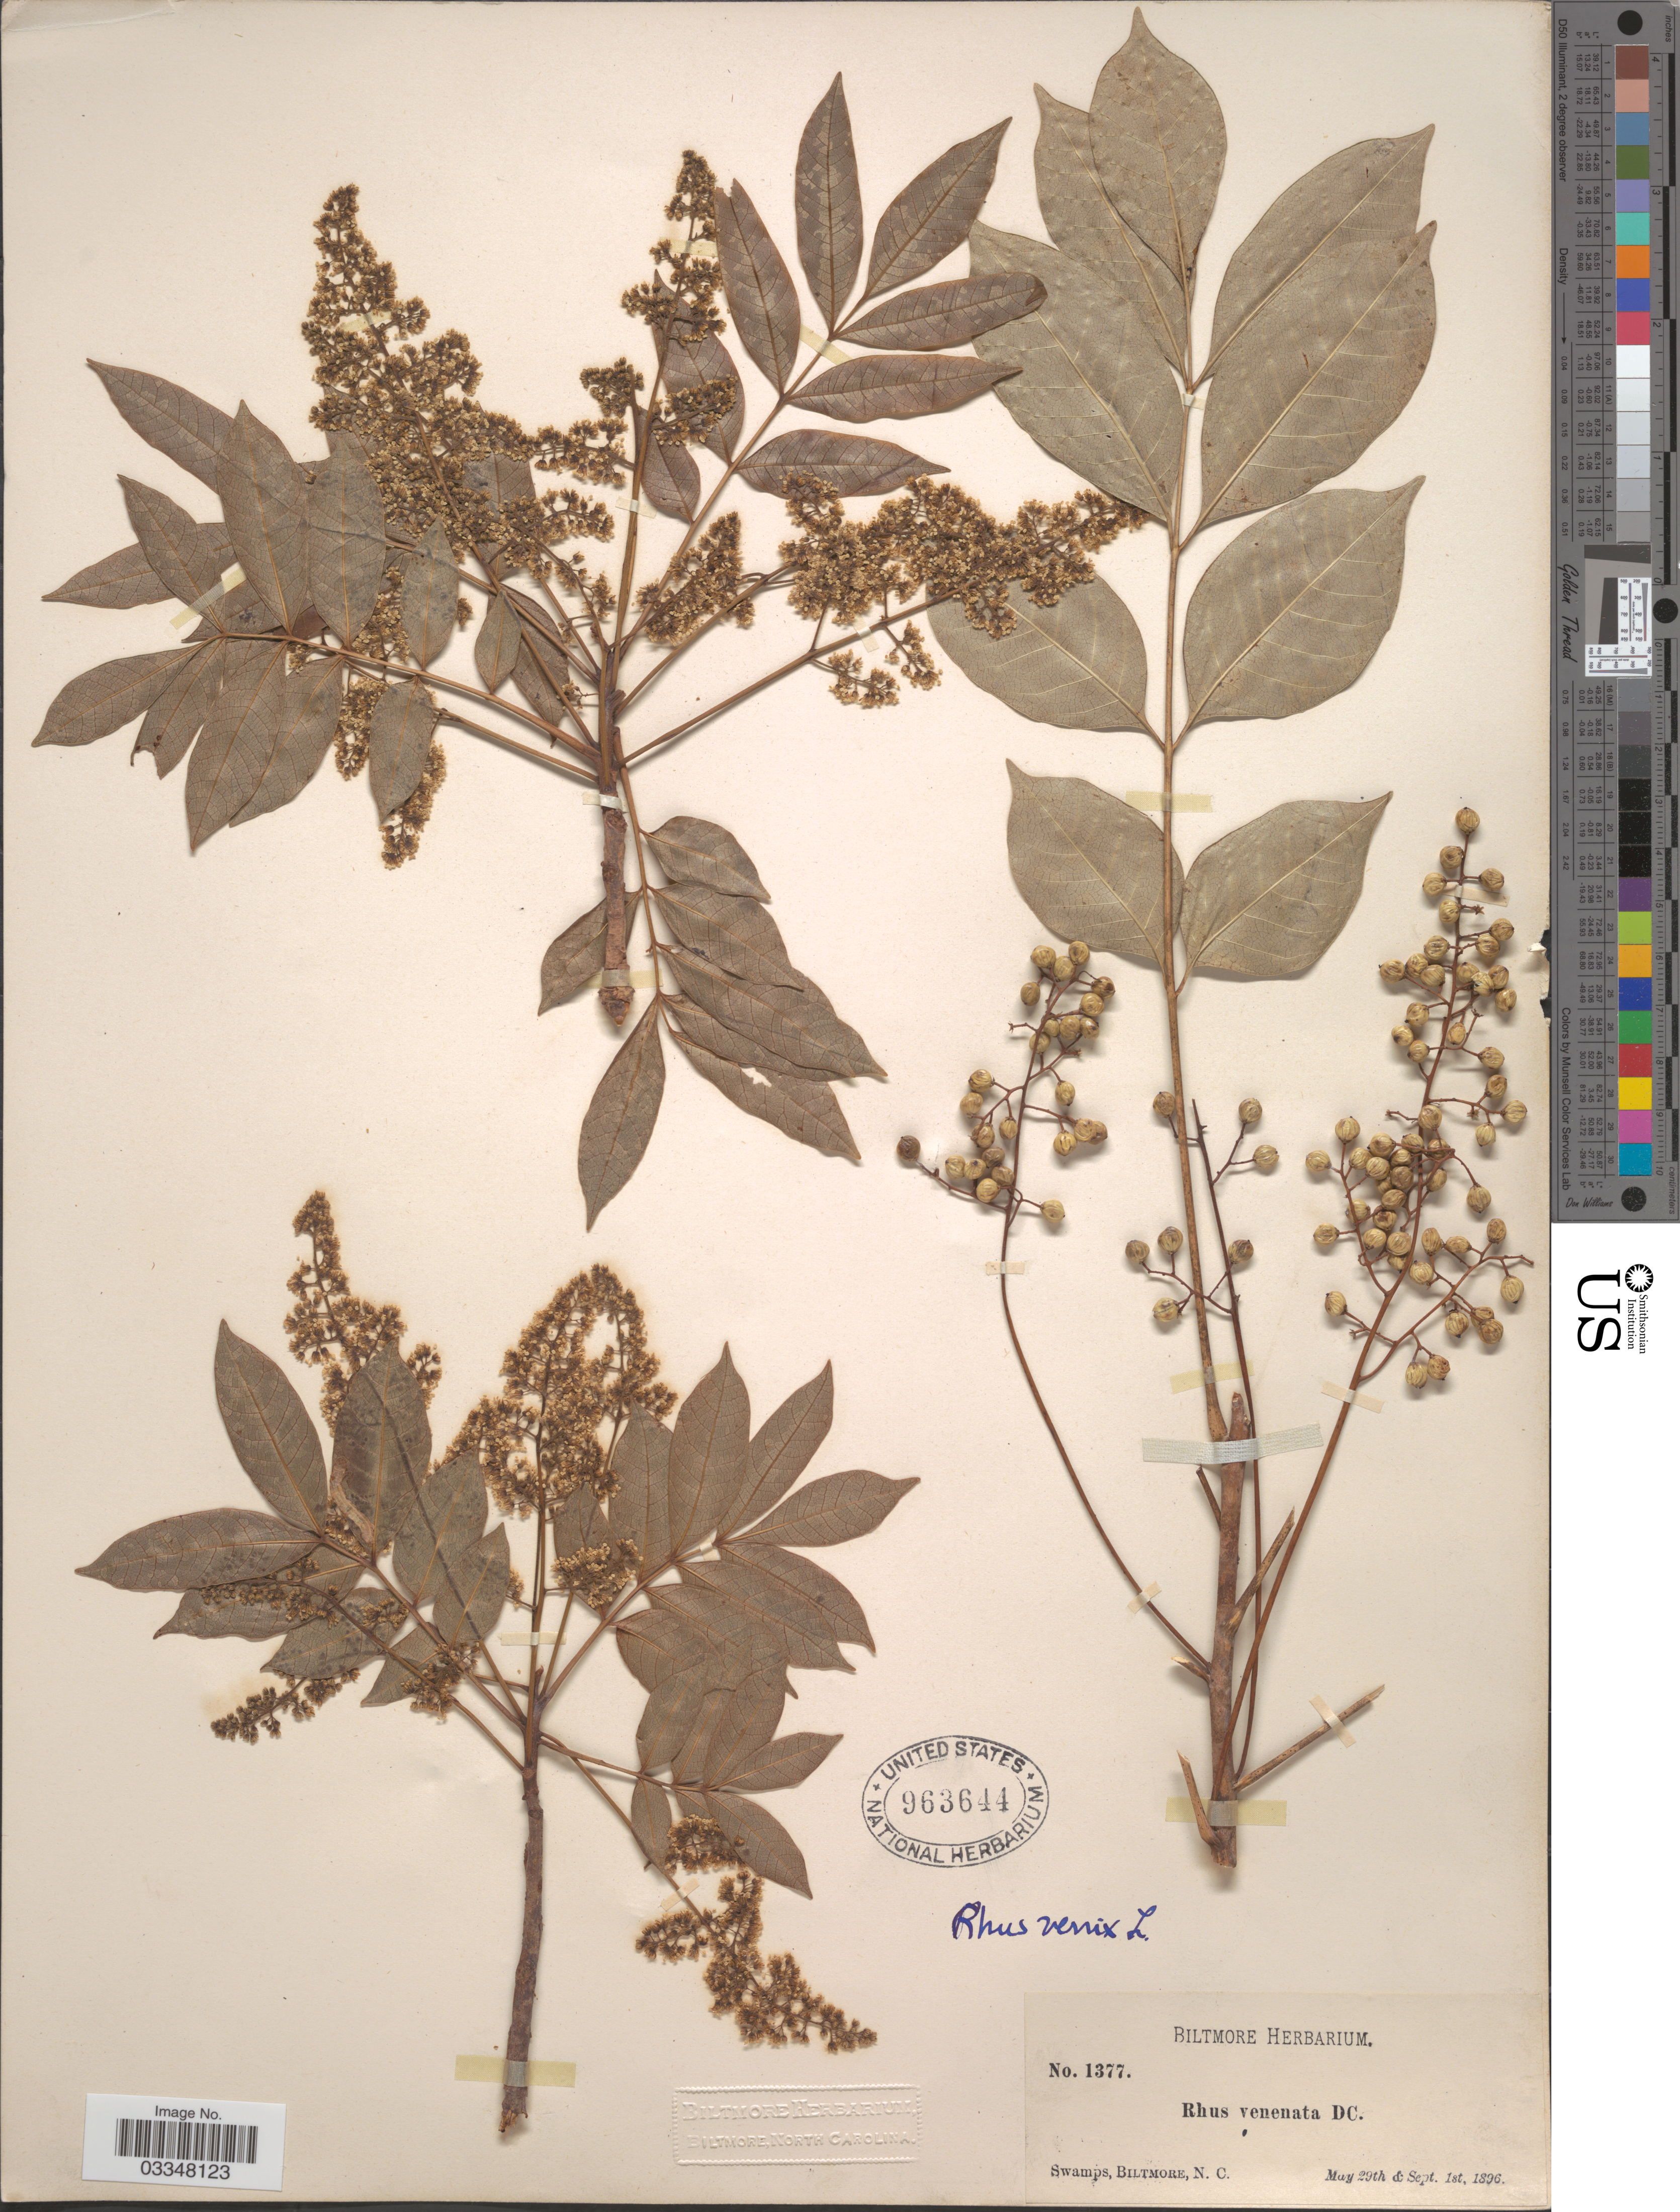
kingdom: Plantae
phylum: Tracheophyta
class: Magnoliopsida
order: Sapindales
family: Anacardiaceae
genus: Toxicodendron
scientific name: Toxicodendron vernix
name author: (L.) Kuntze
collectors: ex herb. Biltmore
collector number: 1377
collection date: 1896-05-29/1896-09-01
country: United States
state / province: North Carolina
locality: Biltmore.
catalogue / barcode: US 963644